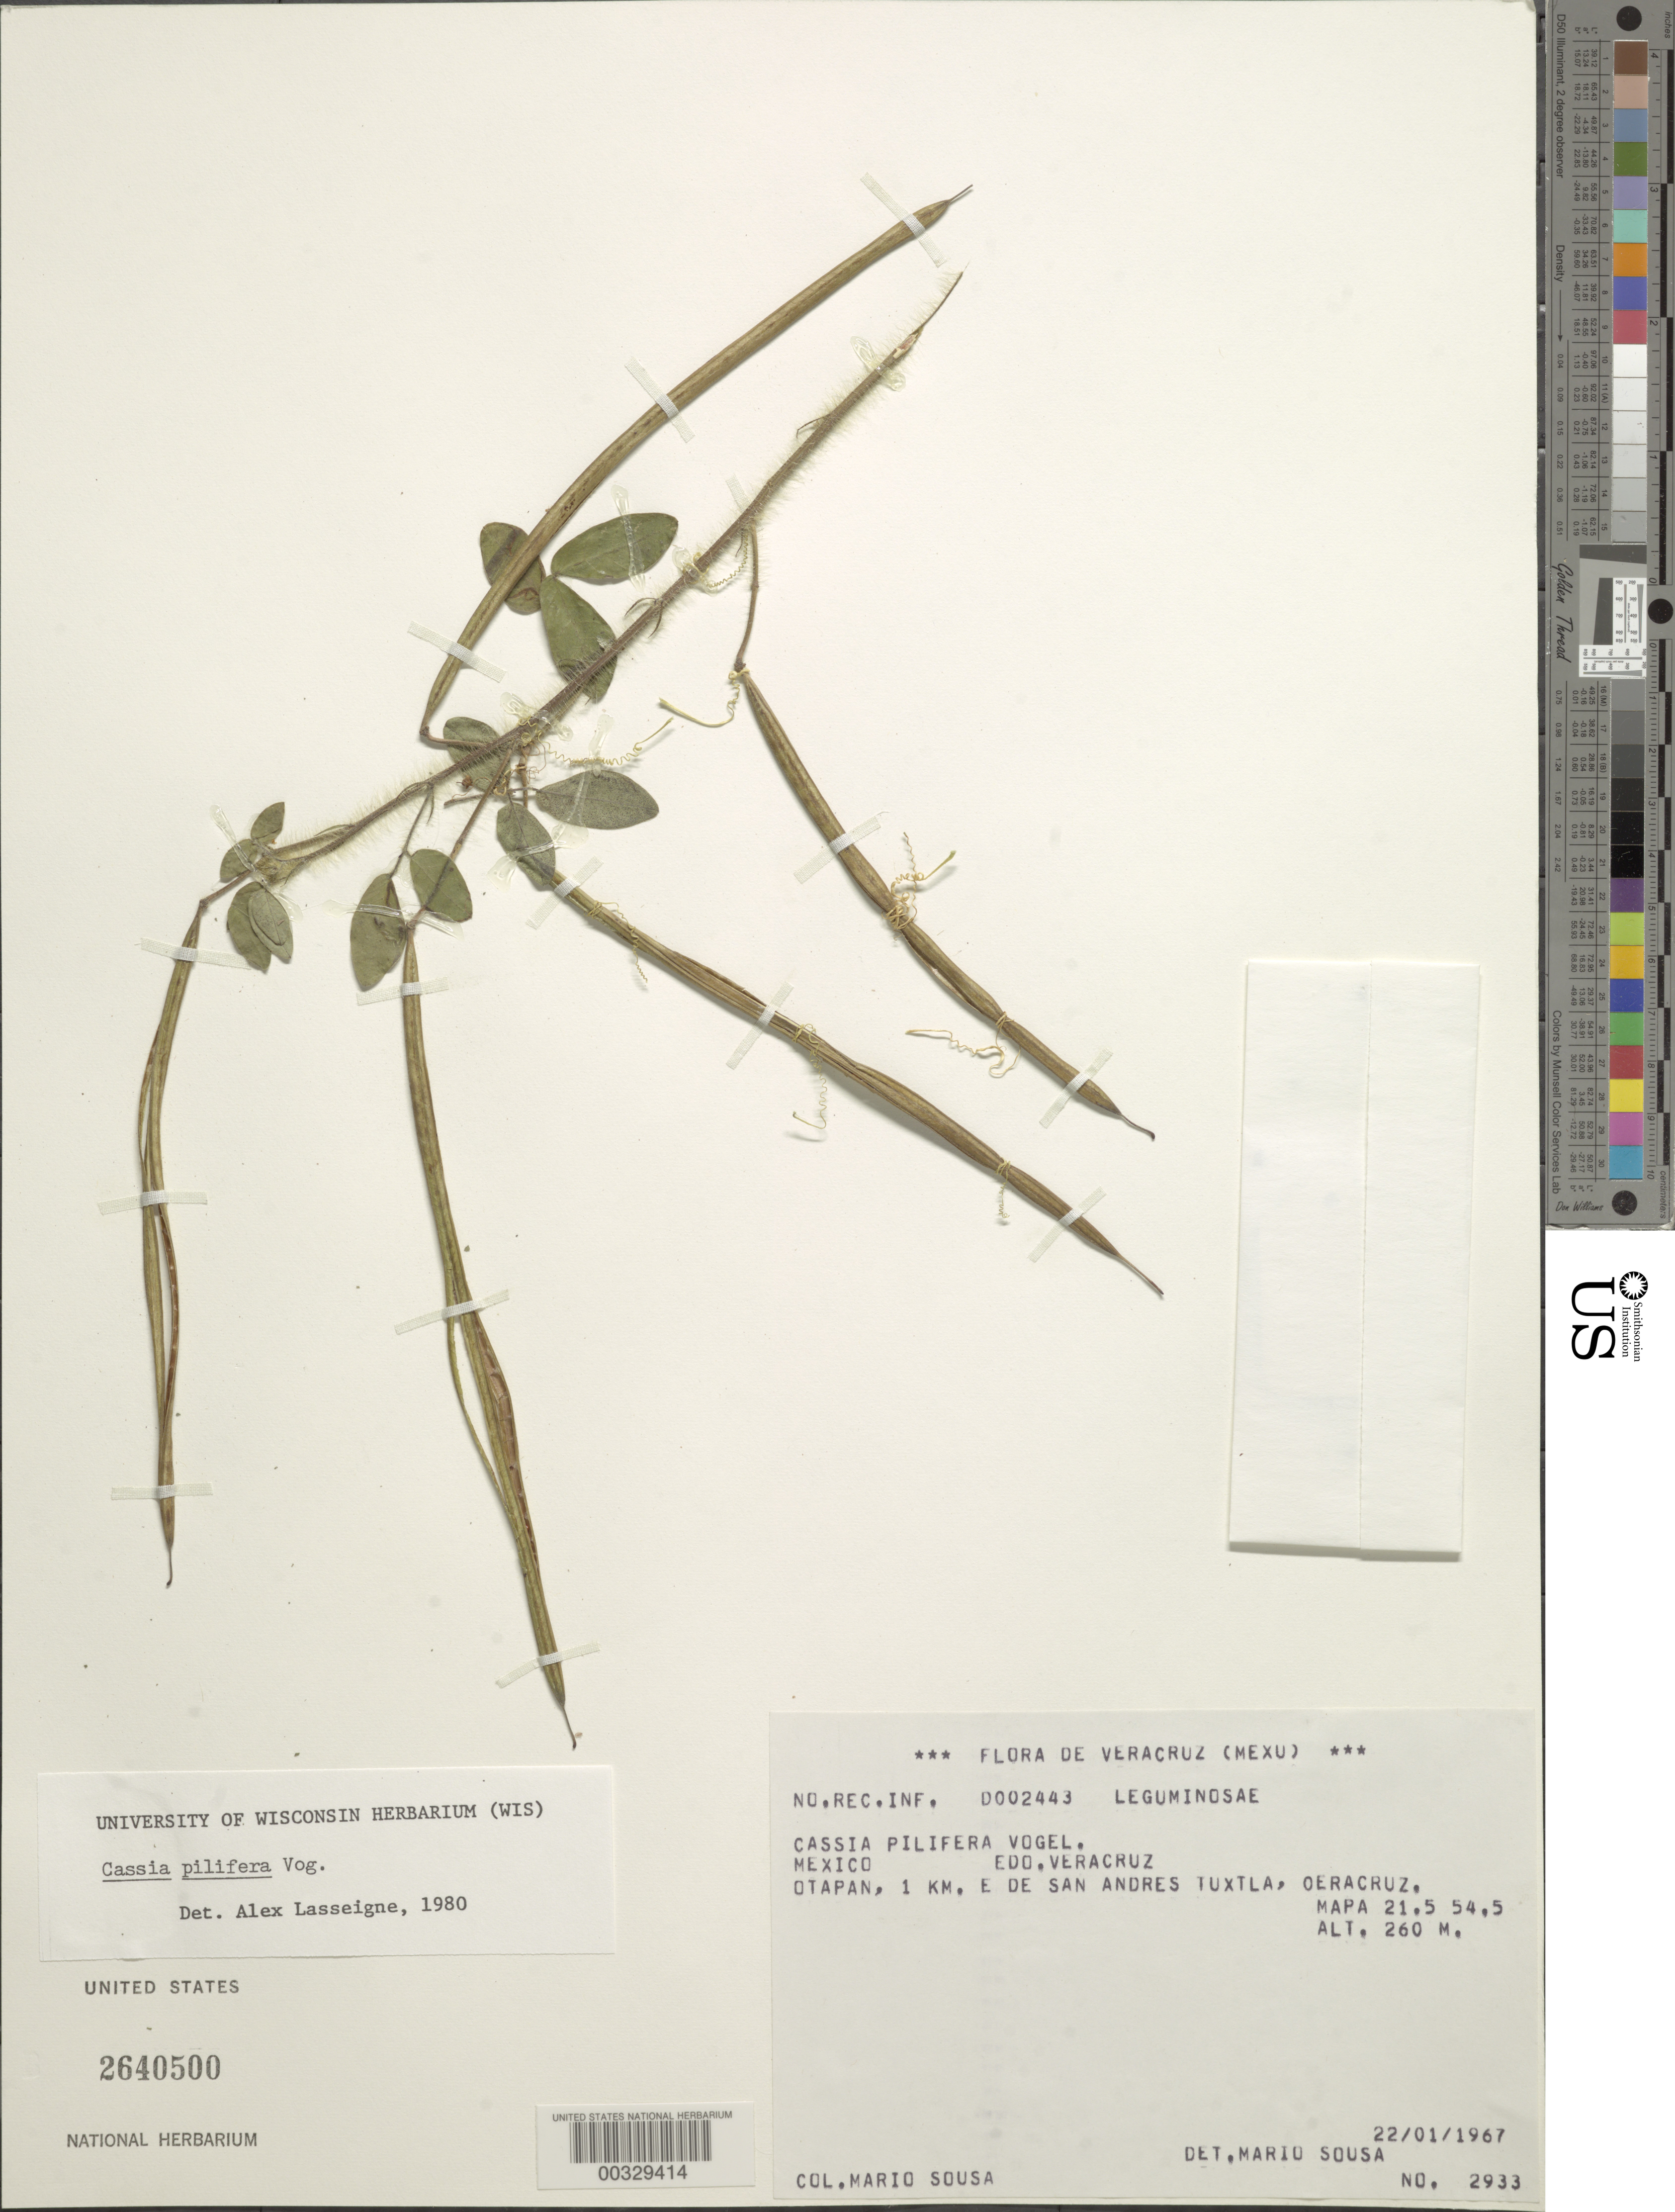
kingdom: Plantae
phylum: Tracheophyta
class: Magnoliopsida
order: Fabales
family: Fabaceae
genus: Senna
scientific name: Senna pilifera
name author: (Vogel) H.S. Irwin & Barneby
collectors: M. Sousa S.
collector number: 2933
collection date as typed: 22 Jan 1967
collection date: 1967-01-22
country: Mexico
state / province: Veracruz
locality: Otapan, 1 km E of San Andres Tuxtla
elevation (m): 260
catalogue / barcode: US 2640500